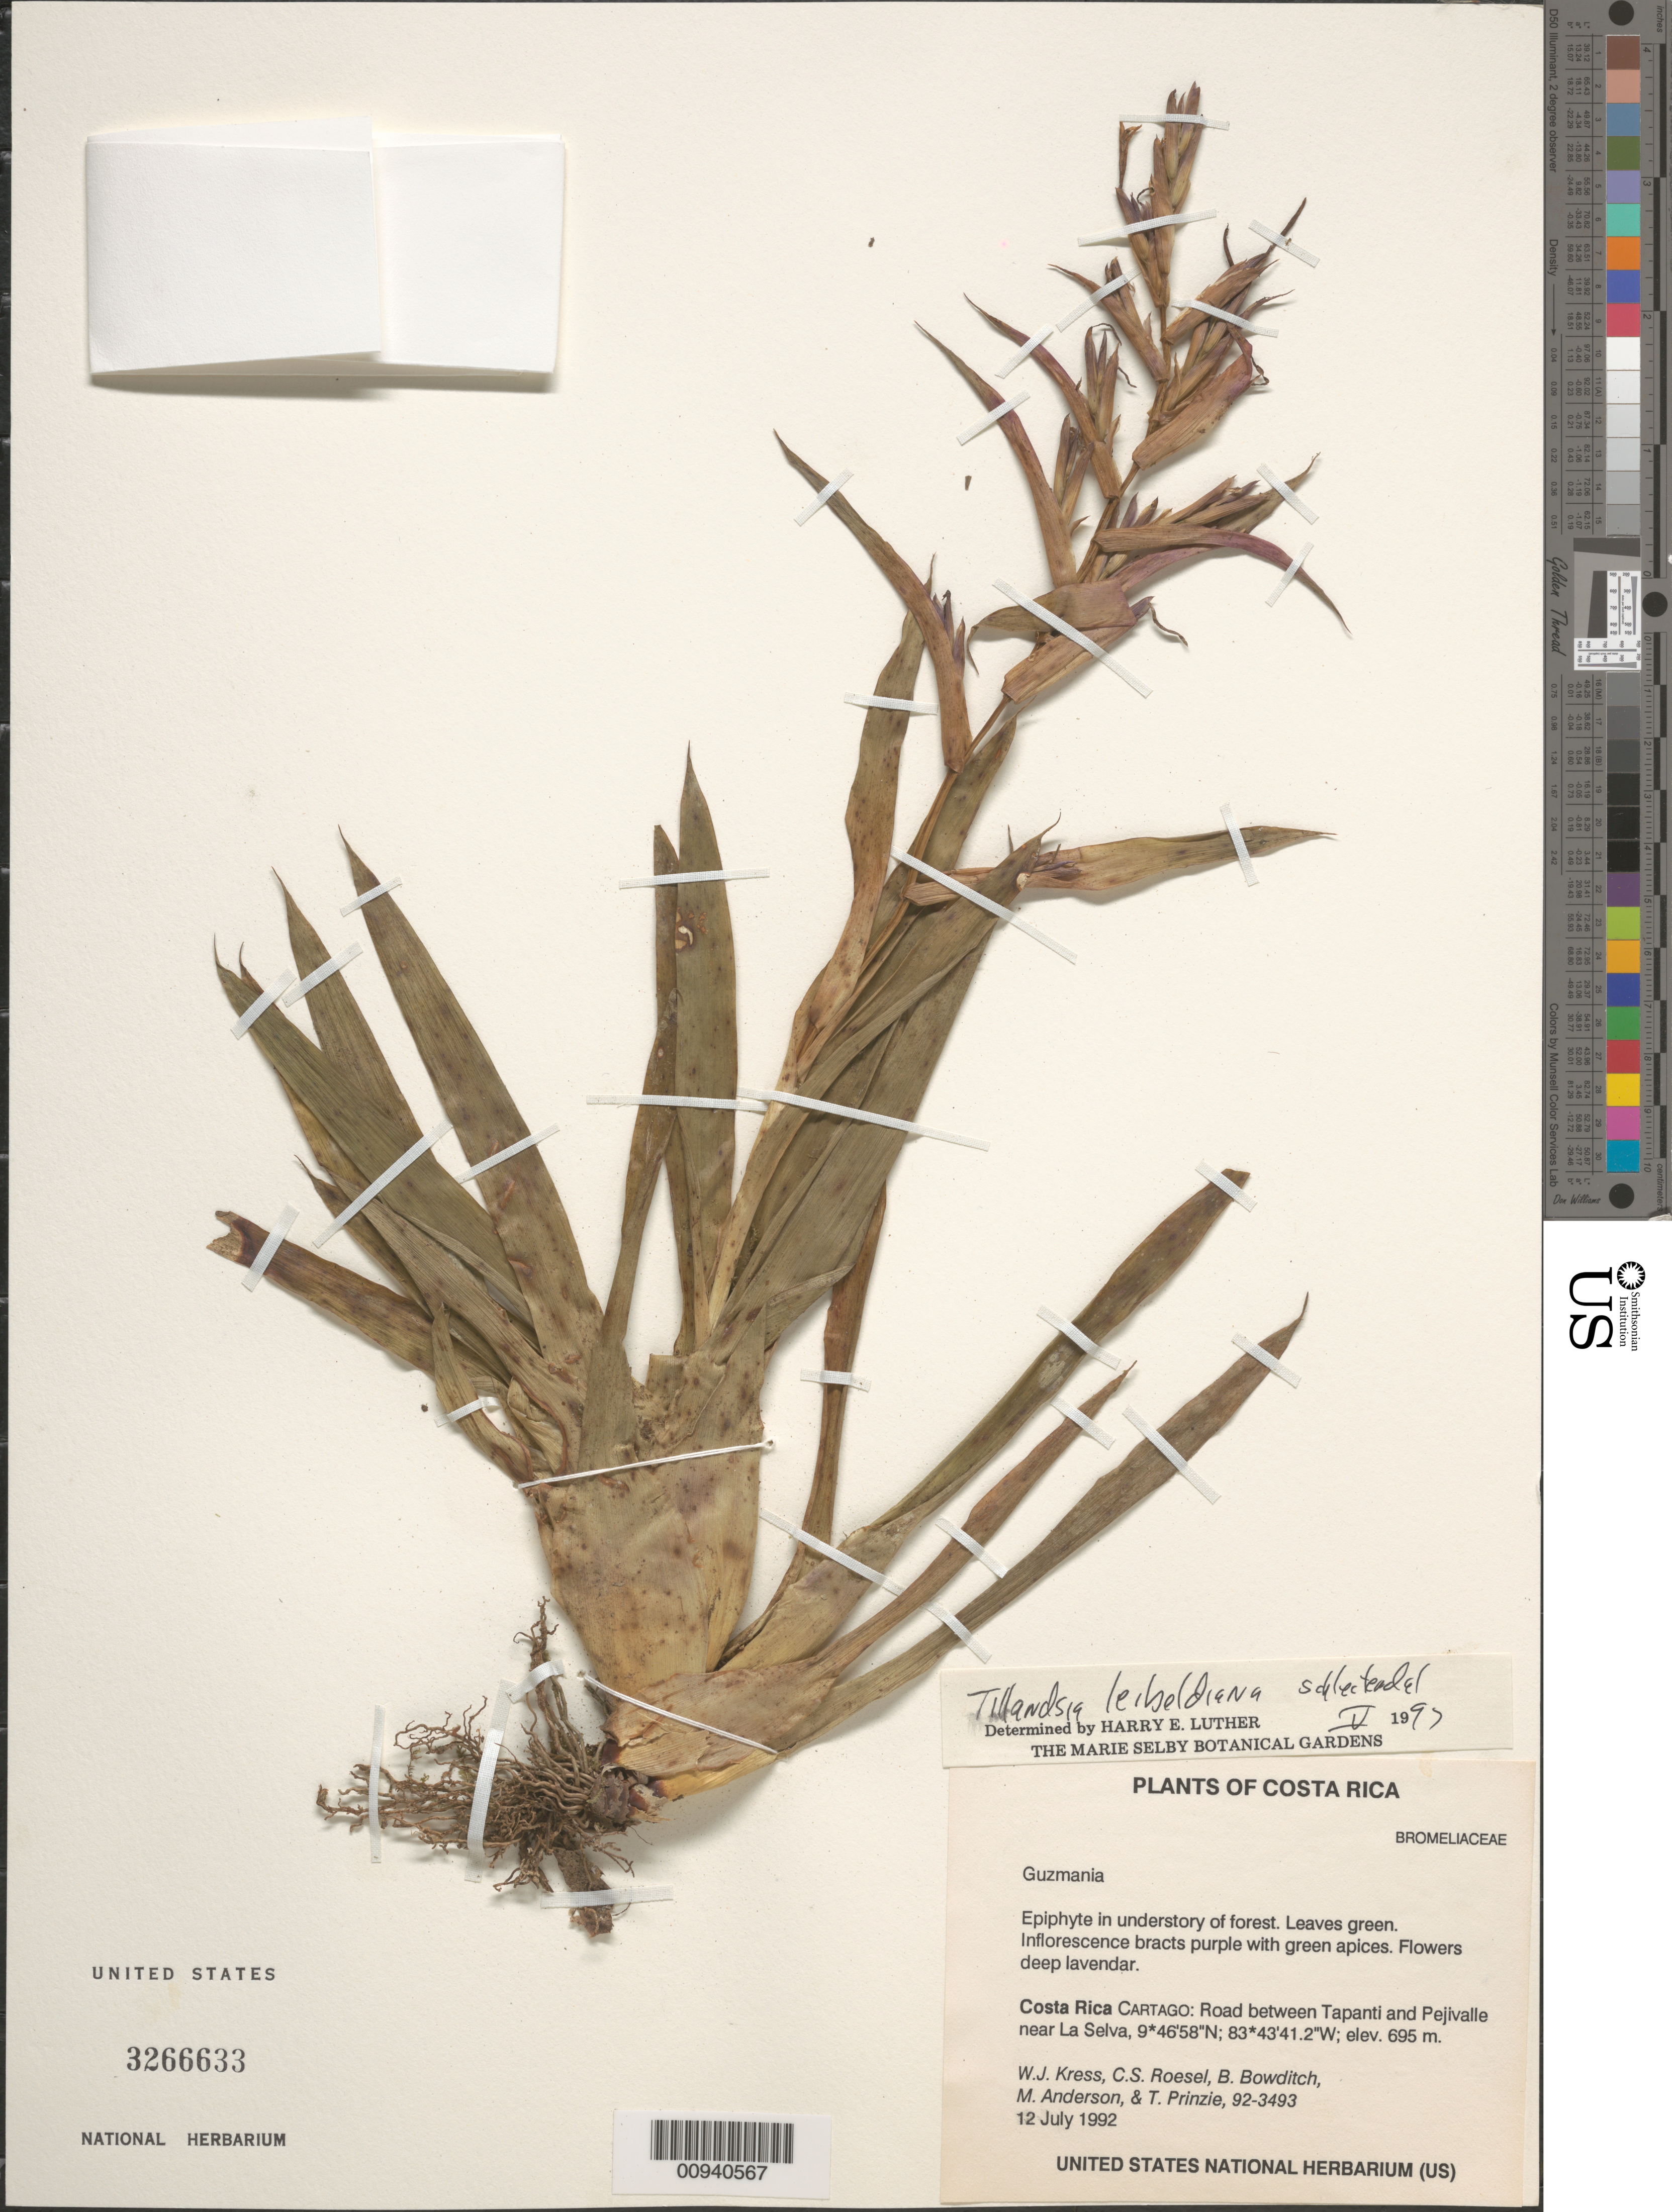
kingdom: Plantae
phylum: Tracheophyta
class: Liliopsida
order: Poales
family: Bromeliaceae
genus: Tillandsia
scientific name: Tillandsia leiboldiana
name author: Schltdl.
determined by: Luther, Hans E.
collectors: W. J. Kress, C. S. Roesel, L. E. Brothers, M. Anderson & T. Prinzie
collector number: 92-3493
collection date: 1992-07-12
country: Costa Rica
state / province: Cartago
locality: Road between Tapanti and Pejivalle, near La Selva.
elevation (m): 695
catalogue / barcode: US 3266633